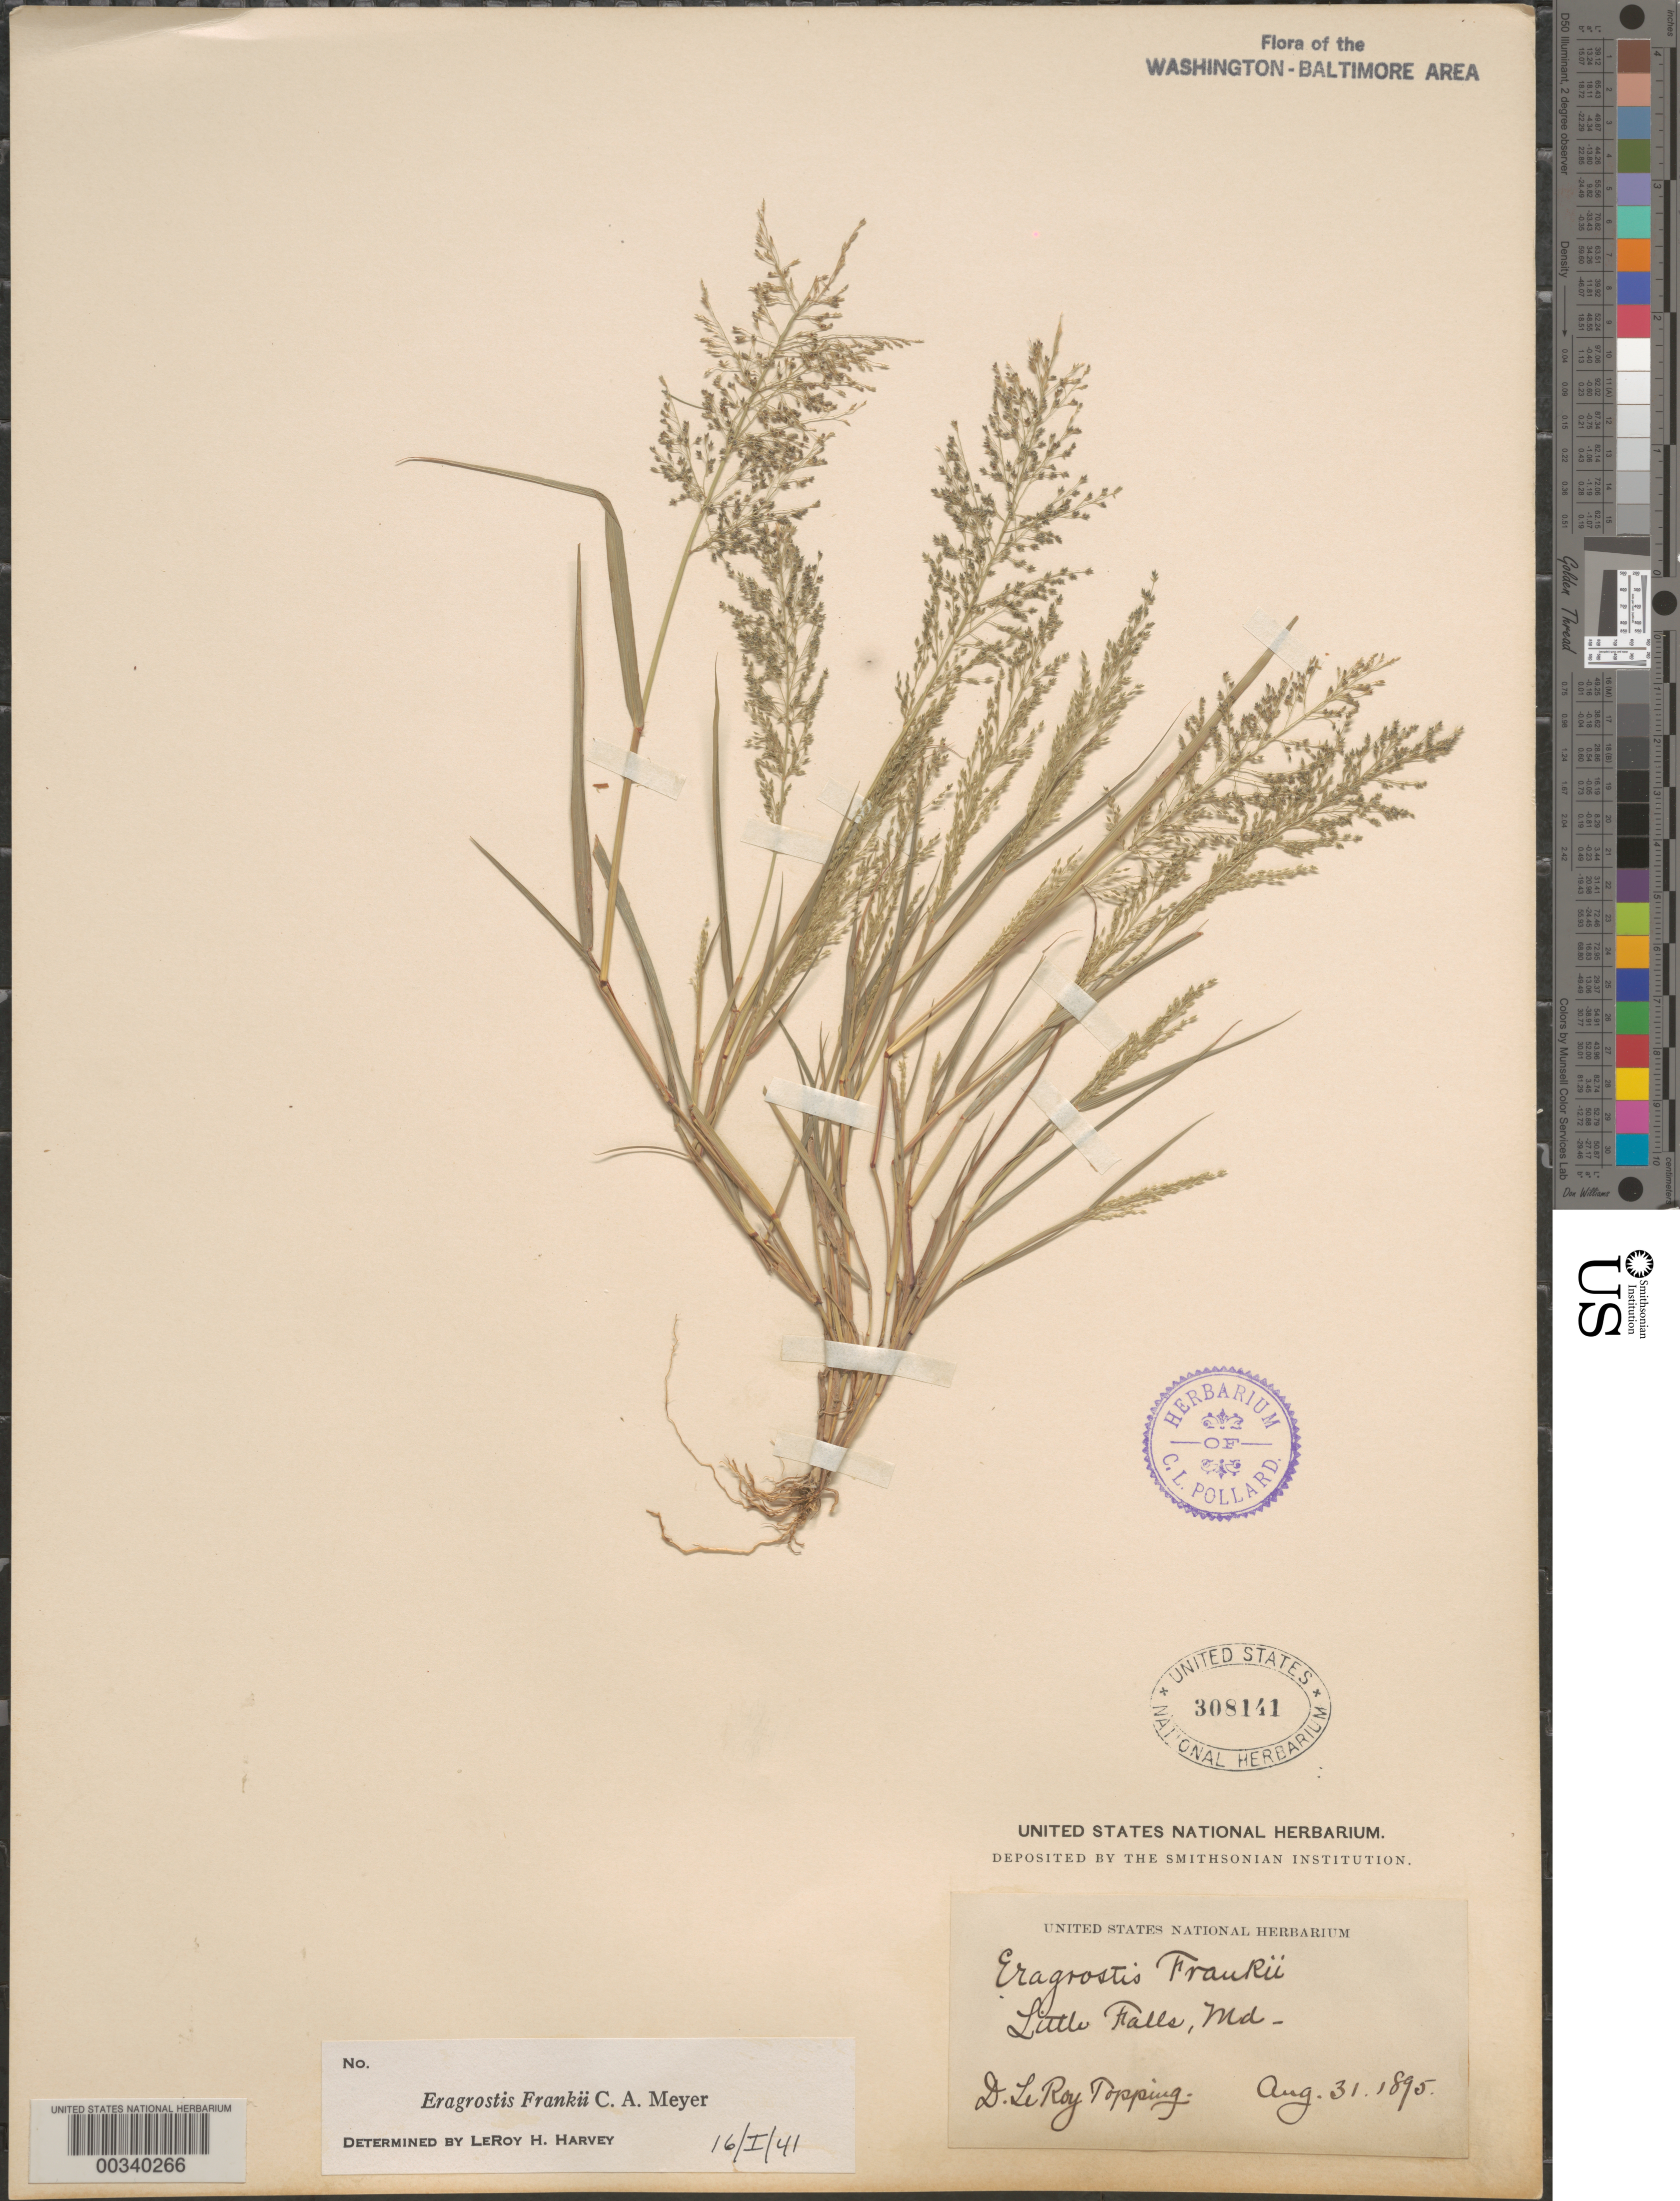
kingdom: Plantae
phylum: Tracheophyta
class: Liliopsida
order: Poales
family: Poaceae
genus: Eragrostis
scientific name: Eragrostis frankii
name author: C.A. Mey. ex Steud.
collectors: D. L. Topping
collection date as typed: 31 Aug 1895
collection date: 1895-08-31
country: United States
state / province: Maryland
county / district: Montgomery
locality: Little Falls C. & O. Canal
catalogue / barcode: US 308141